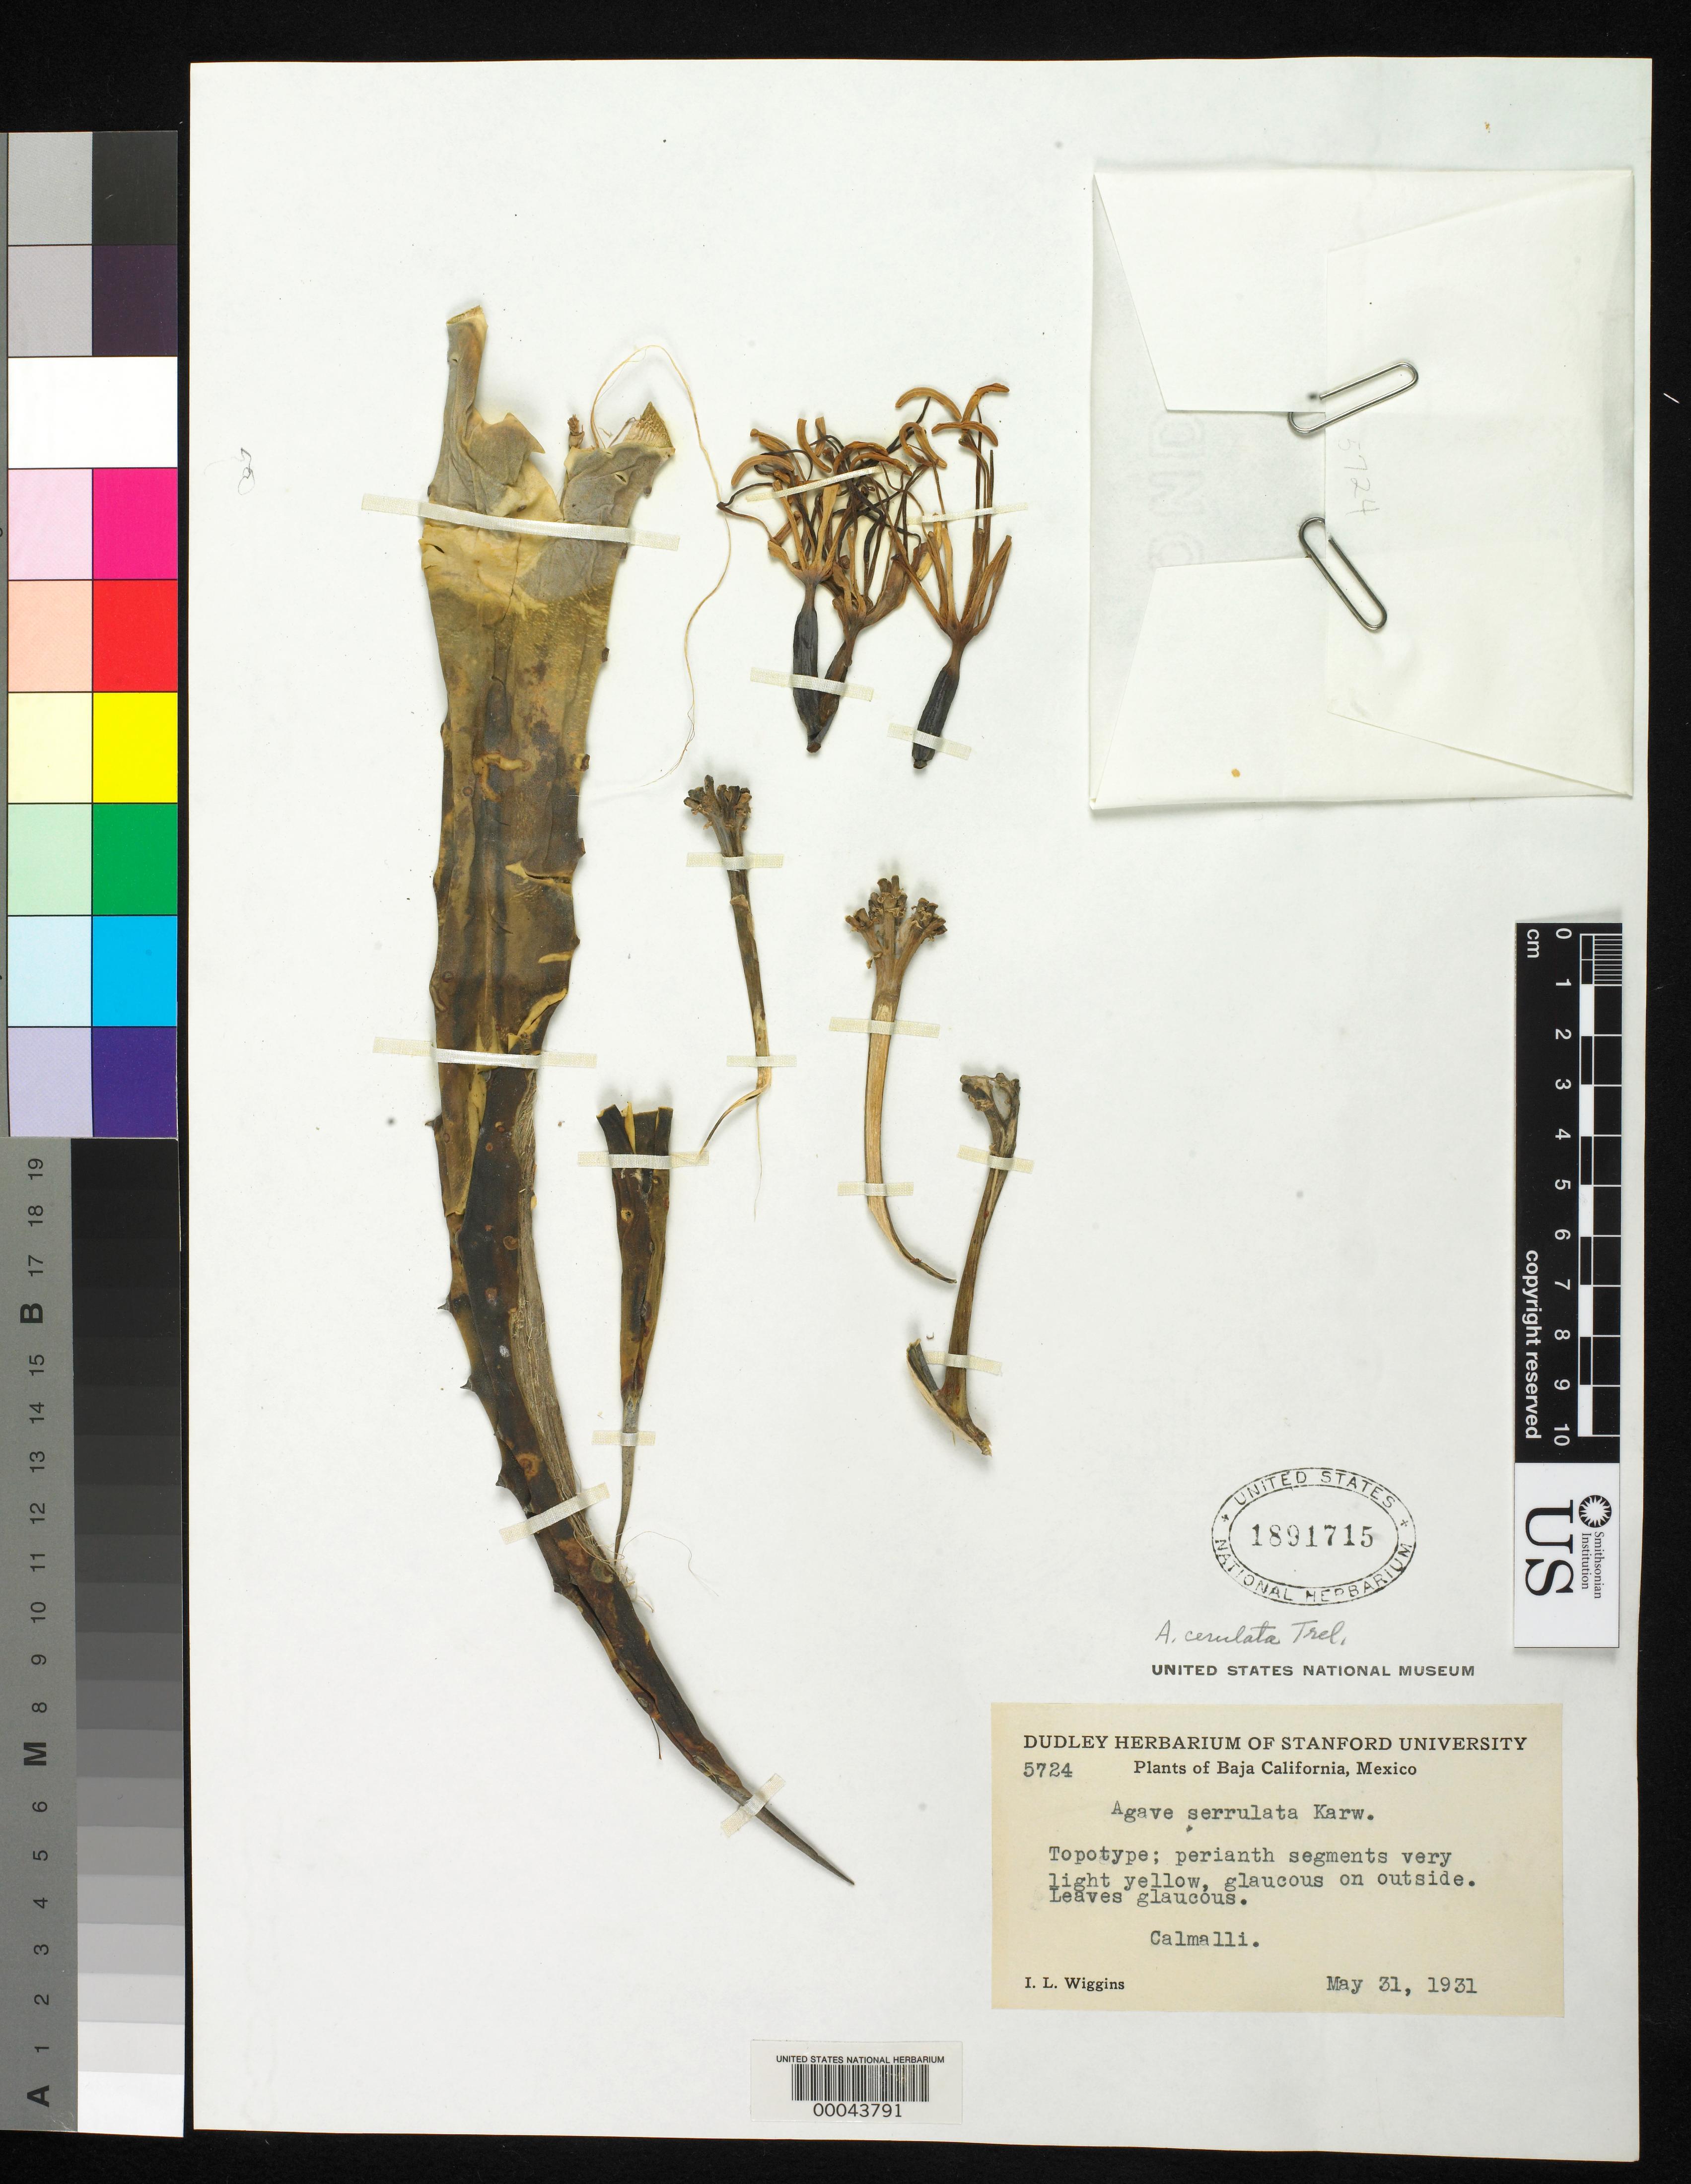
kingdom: Plantae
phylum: Tracheophyta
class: Liliopsida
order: Asparagales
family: Asparagaceae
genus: Agave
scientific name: Agave cerulata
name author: Trel.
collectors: I. L. Wiggins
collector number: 5724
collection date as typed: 31 May 1931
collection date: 1931-05-31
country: Mexico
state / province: Baja California Norte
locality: Calmalli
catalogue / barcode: US 1891715